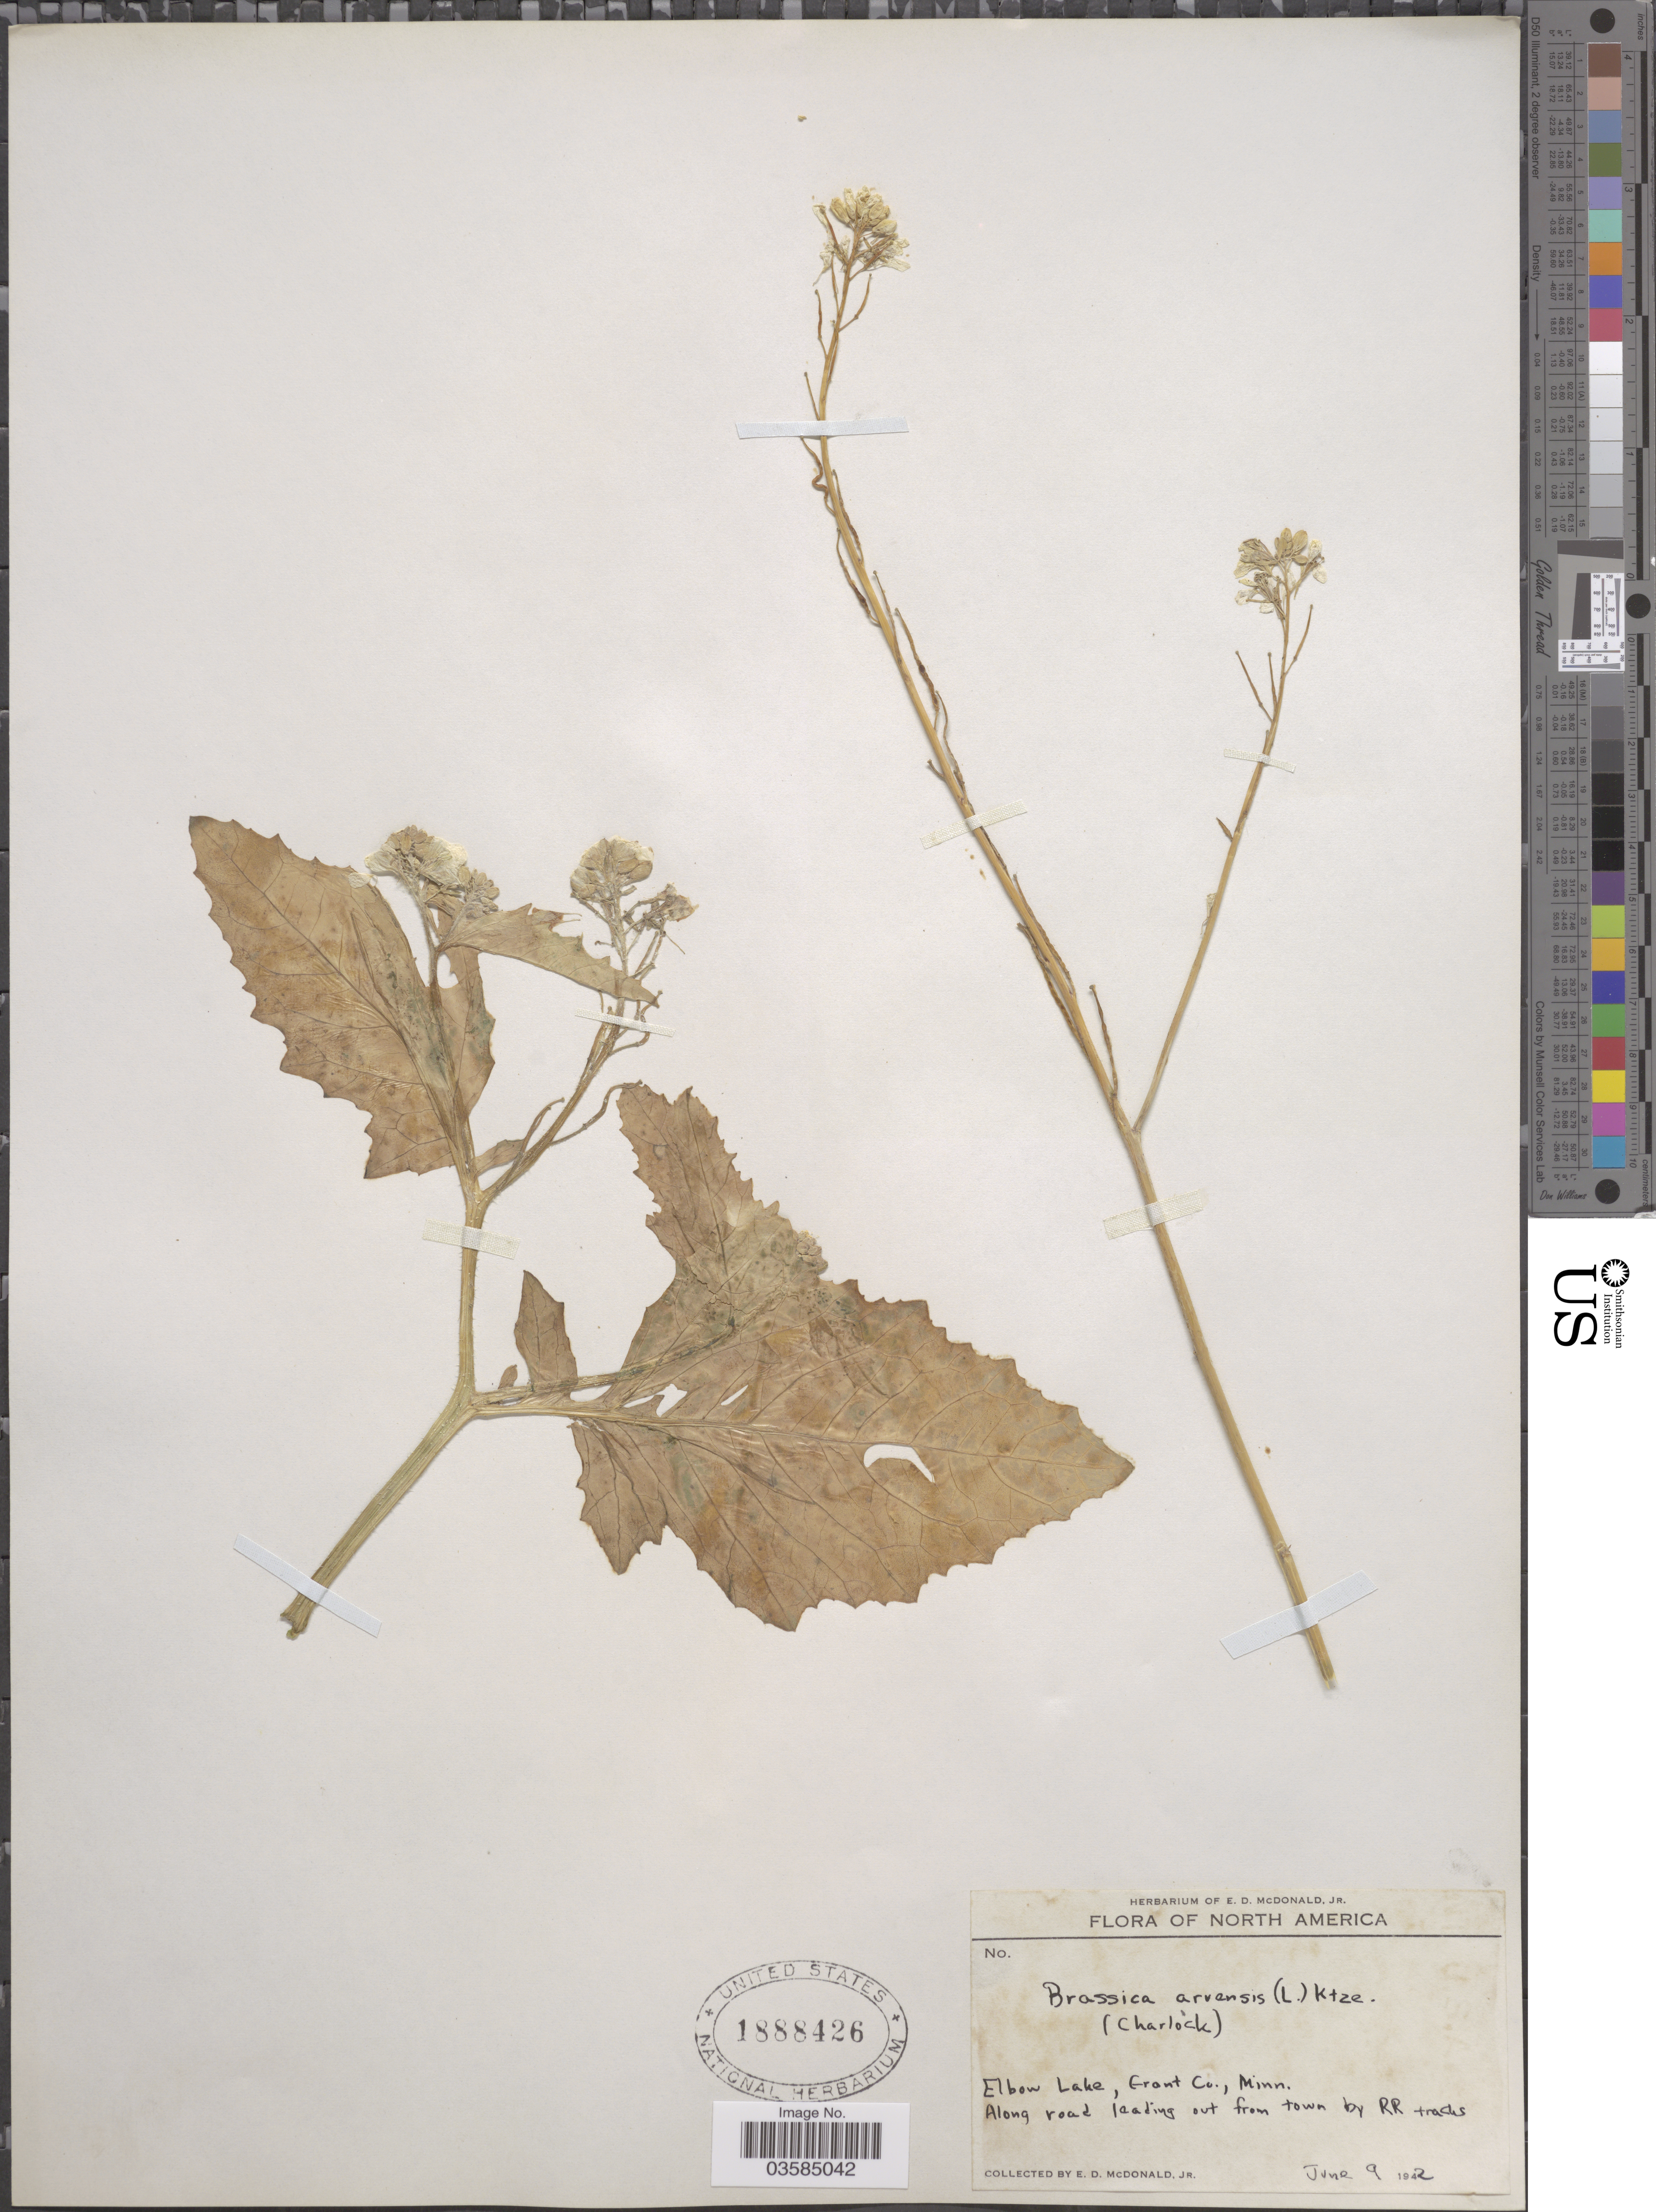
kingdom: Plantae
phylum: Tracheophyta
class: Magnoliopsida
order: Brassicales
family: Brassicaceae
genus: Brassica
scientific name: Brassica kaber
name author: (DC.) L.C. Wheeler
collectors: E. D. McDonald Jr.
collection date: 1942-06-09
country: United States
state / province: Minnesota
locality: Elbow Lake, Grant Co. Along road leading out from town by RR tracks.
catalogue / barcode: US 1888426